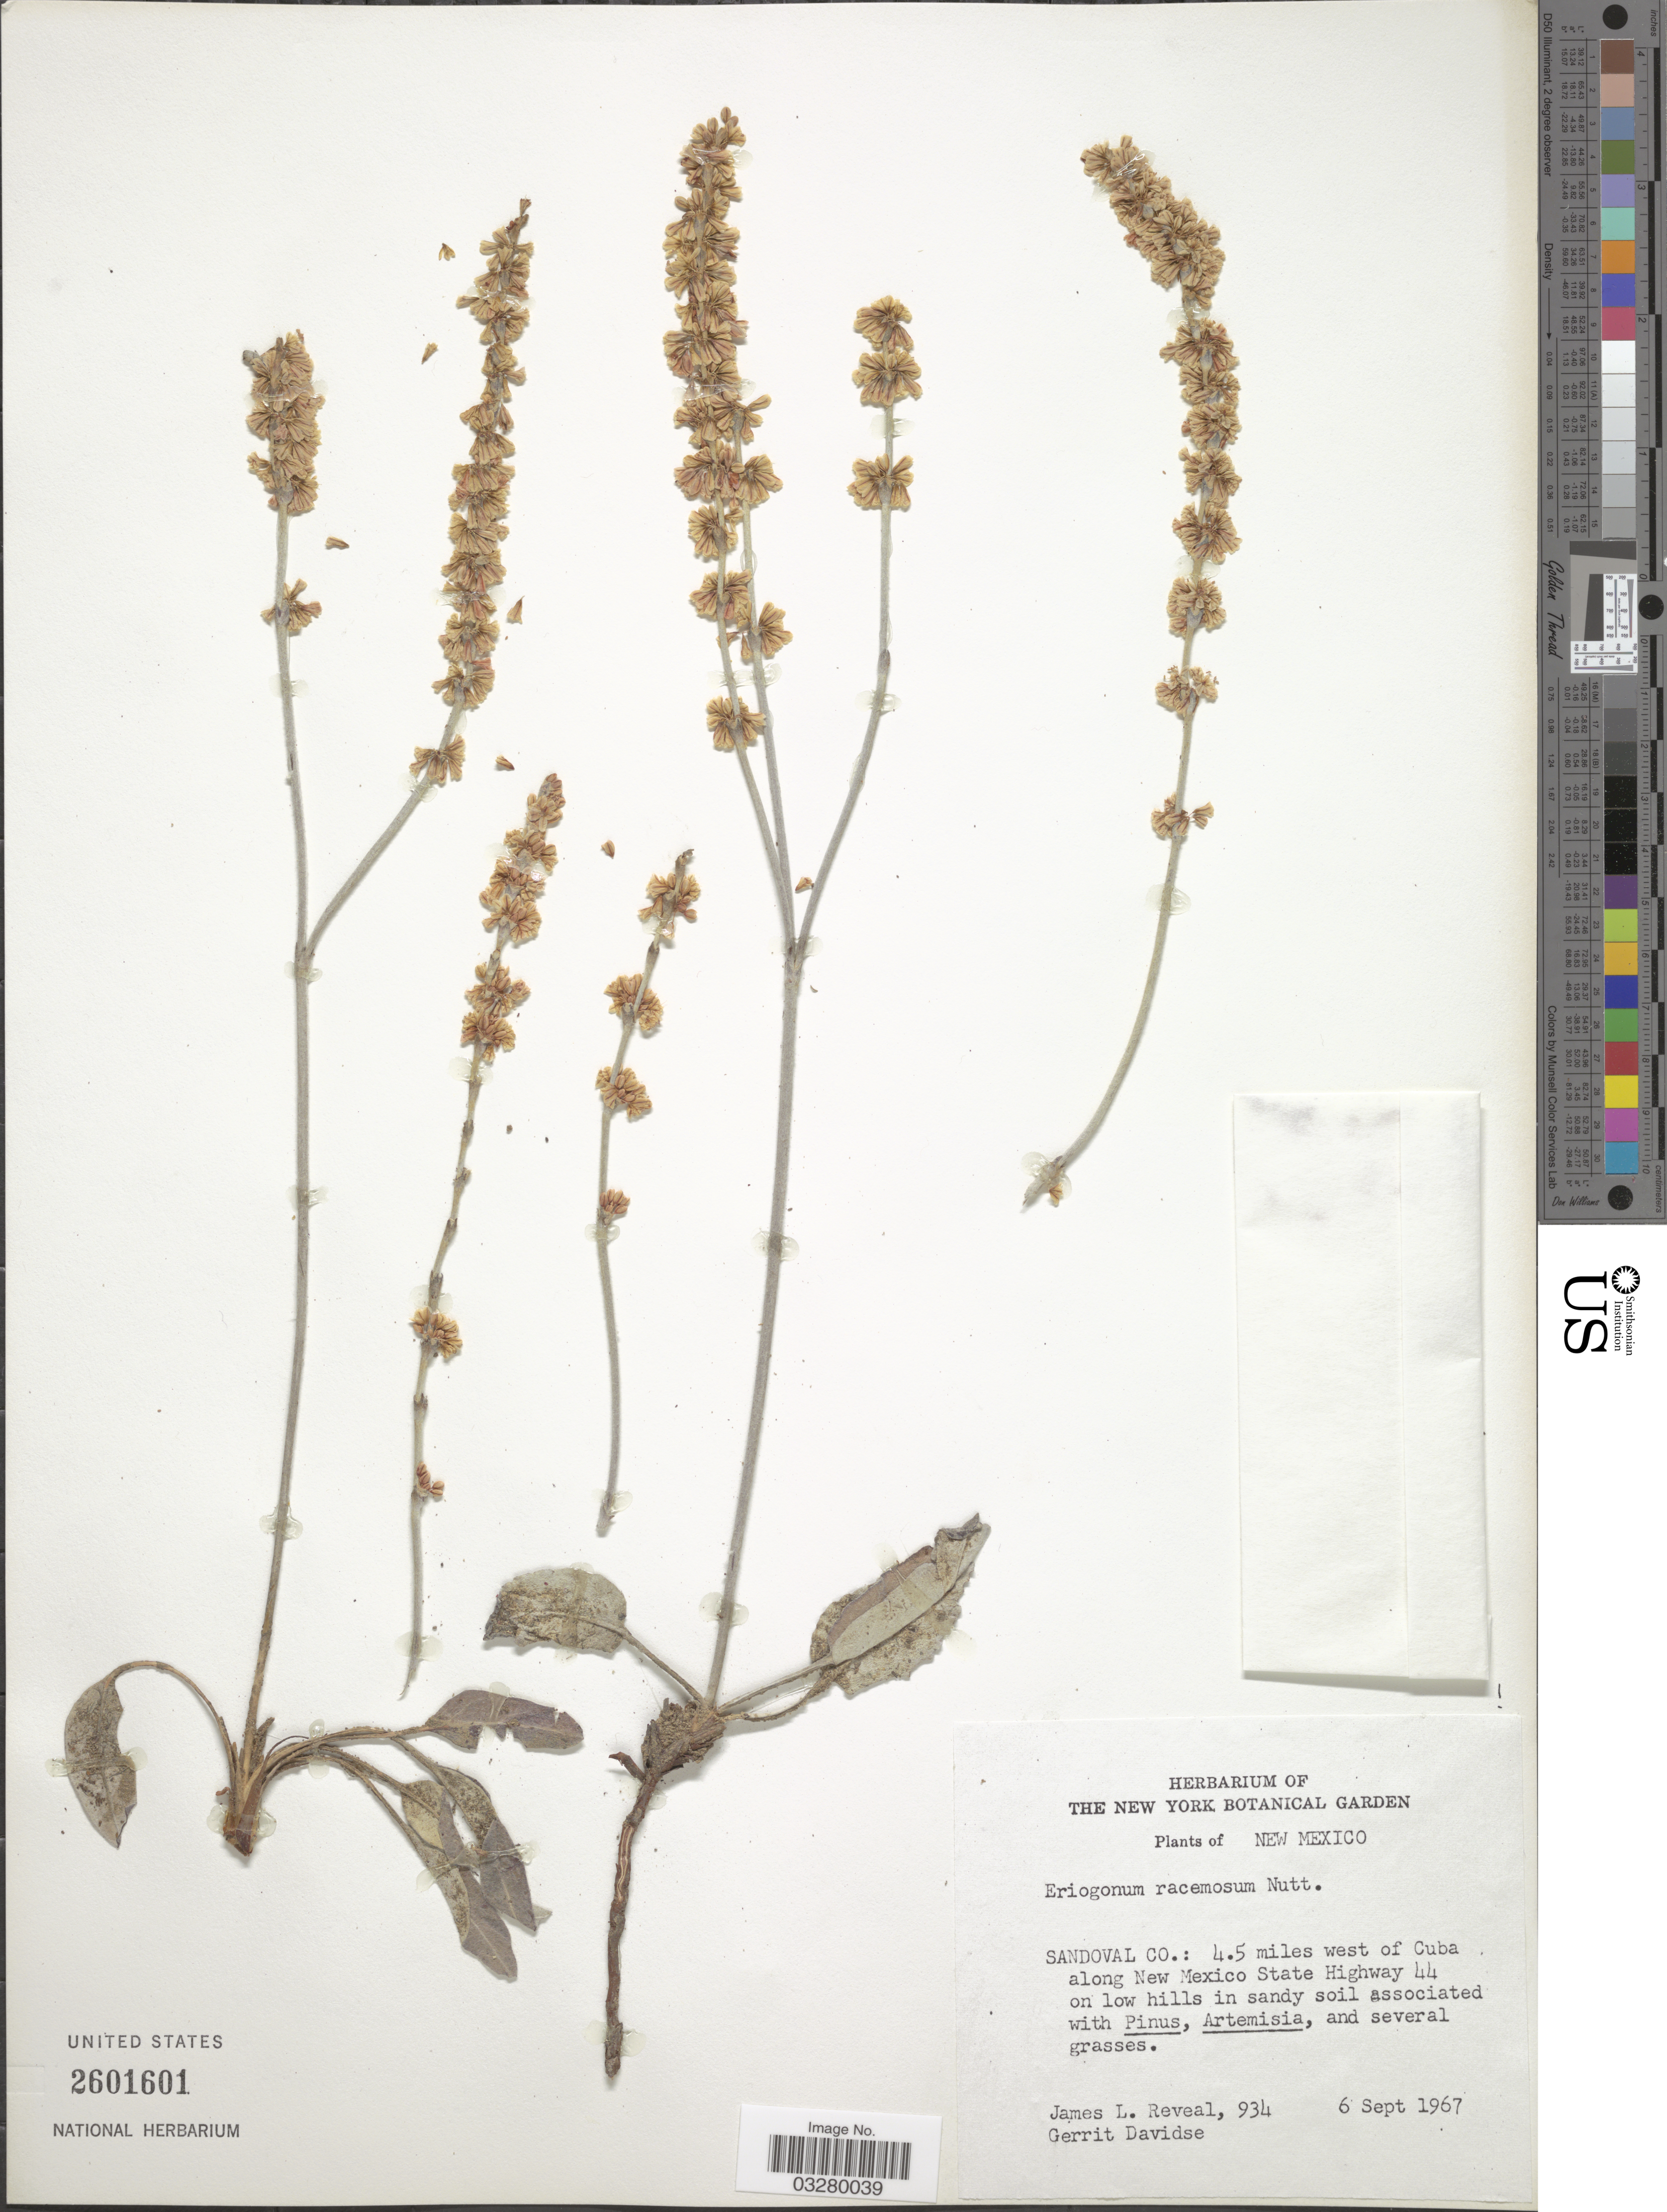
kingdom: Plantae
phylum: Tracheophyta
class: Magnoliopsida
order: Caryophyllales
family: Polygonaceae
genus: Eriogonum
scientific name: Eriogonum racemosum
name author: Nutt.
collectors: J. L. Reveal & G. Davidse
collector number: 934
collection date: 1967-09-06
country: United States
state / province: New Mexico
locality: Sandoval Co.: 4.5 miles west of Cuba along New Mexico State Highway 44.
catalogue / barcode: US 2601601